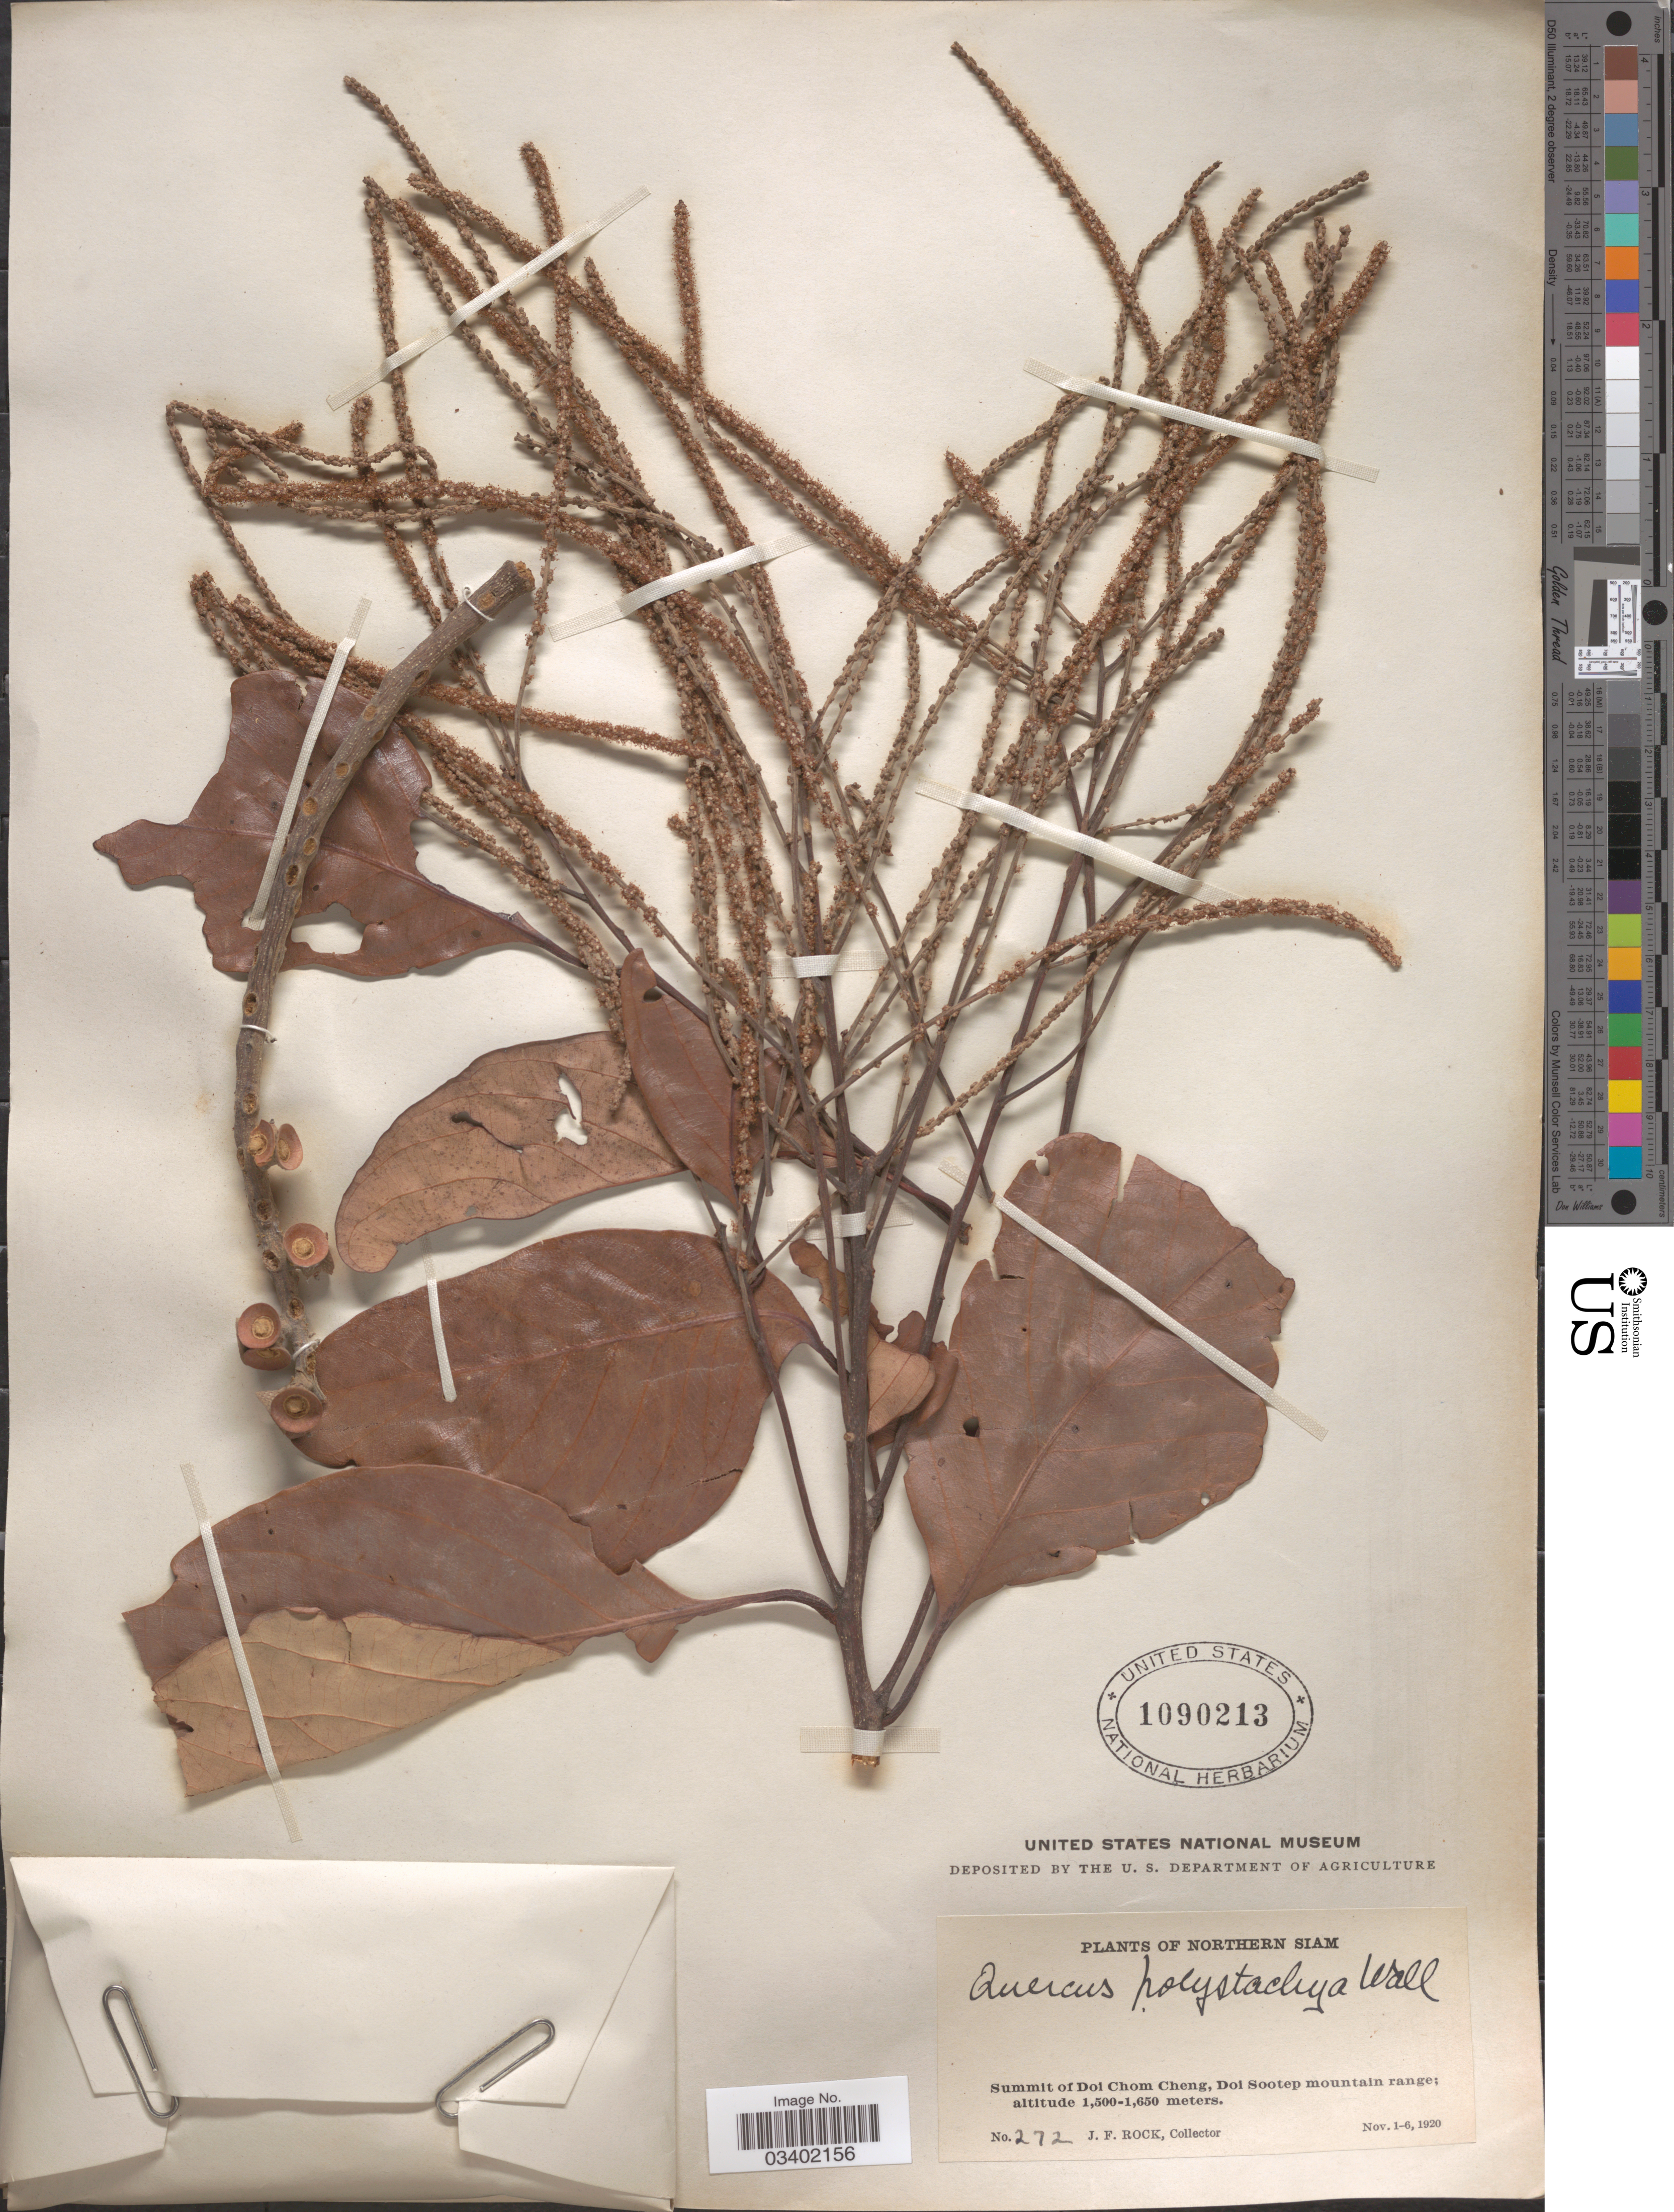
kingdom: Plantae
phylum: Tracheophyta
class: Magnoliopsida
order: Fagales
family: Fagaceae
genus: Lithocarpus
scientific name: Lithocarpus polystachyus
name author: (Wall. ex A. DC.) Rehder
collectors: J. Rock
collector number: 272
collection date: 1920-11-01/1920-11-06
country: Thailand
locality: Northern Siam. Summit of Doi Chom Cheng, Doi Sootep mountain range.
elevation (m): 1500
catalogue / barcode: US 1090213